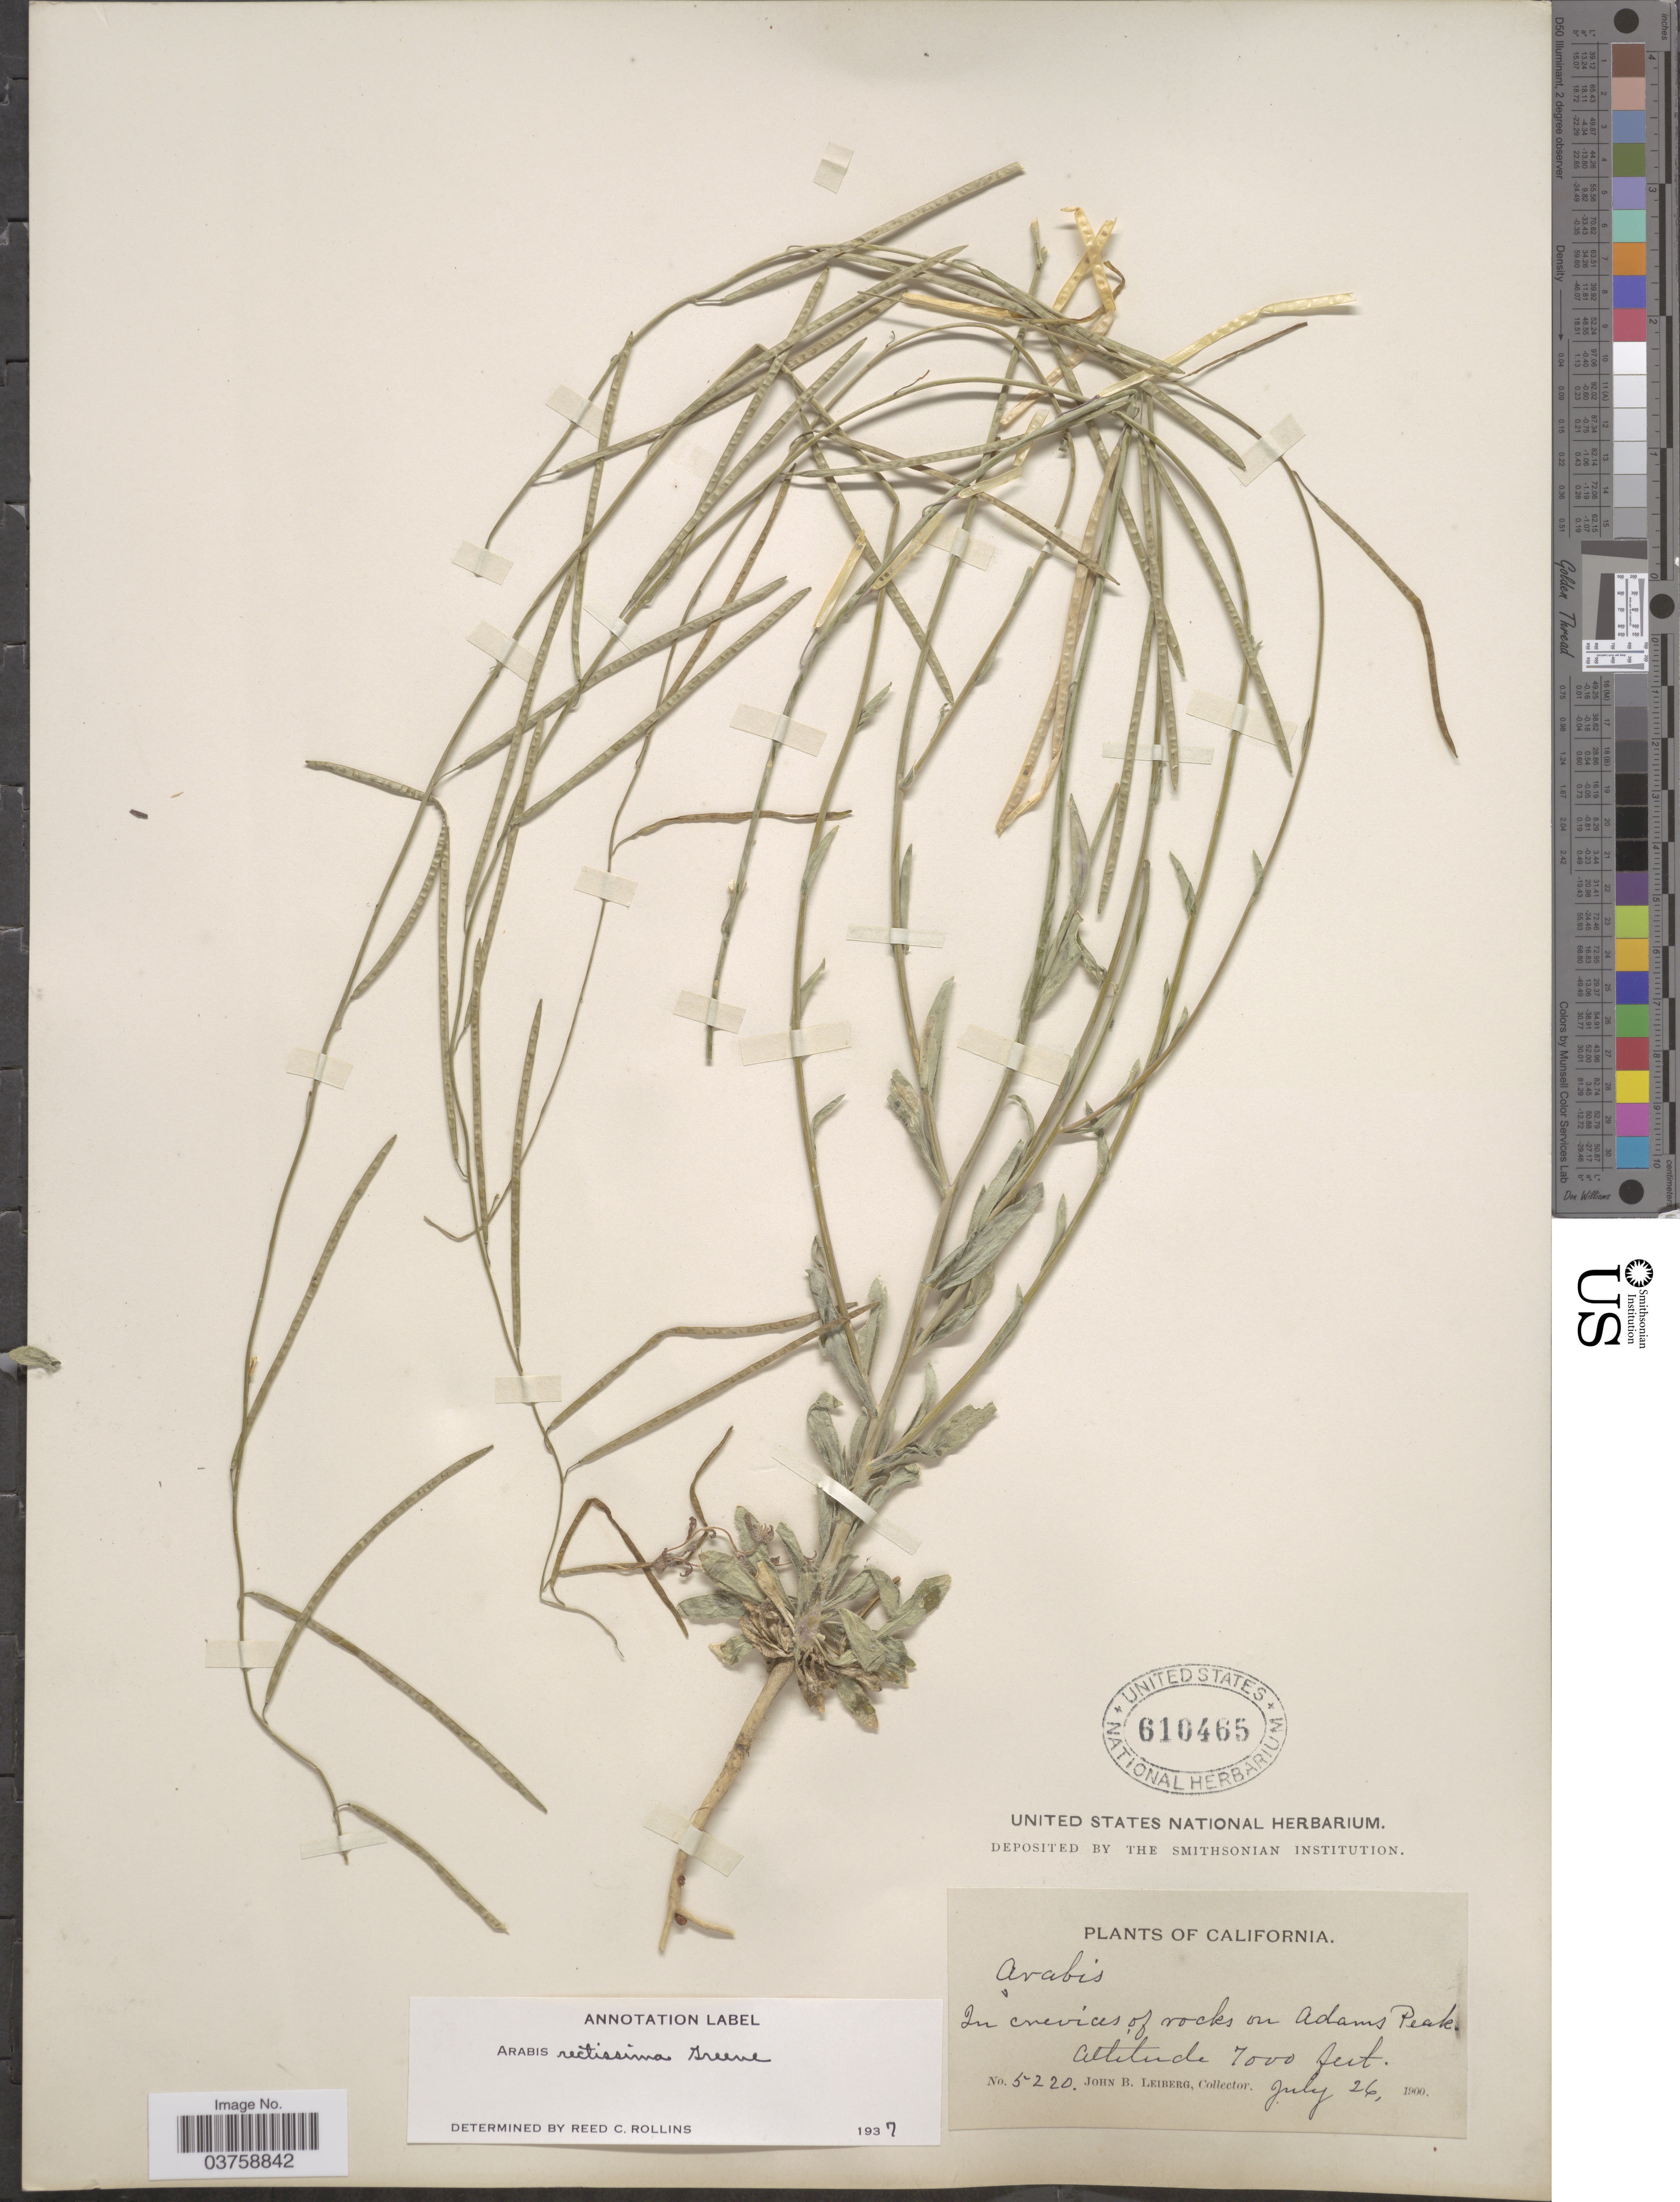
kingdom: Plantae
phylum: Tracheophyta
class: Magnoliopsida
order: Brassicales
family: Brassicaceae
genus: Arabis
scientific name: Arabis rectissima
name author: Greene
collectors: J. B. Leiberg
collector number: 5220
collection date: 1900-07-26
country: United States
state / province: California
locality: In crevices of rocks on Adams Peak.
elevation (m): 2134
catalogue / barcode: US 610465